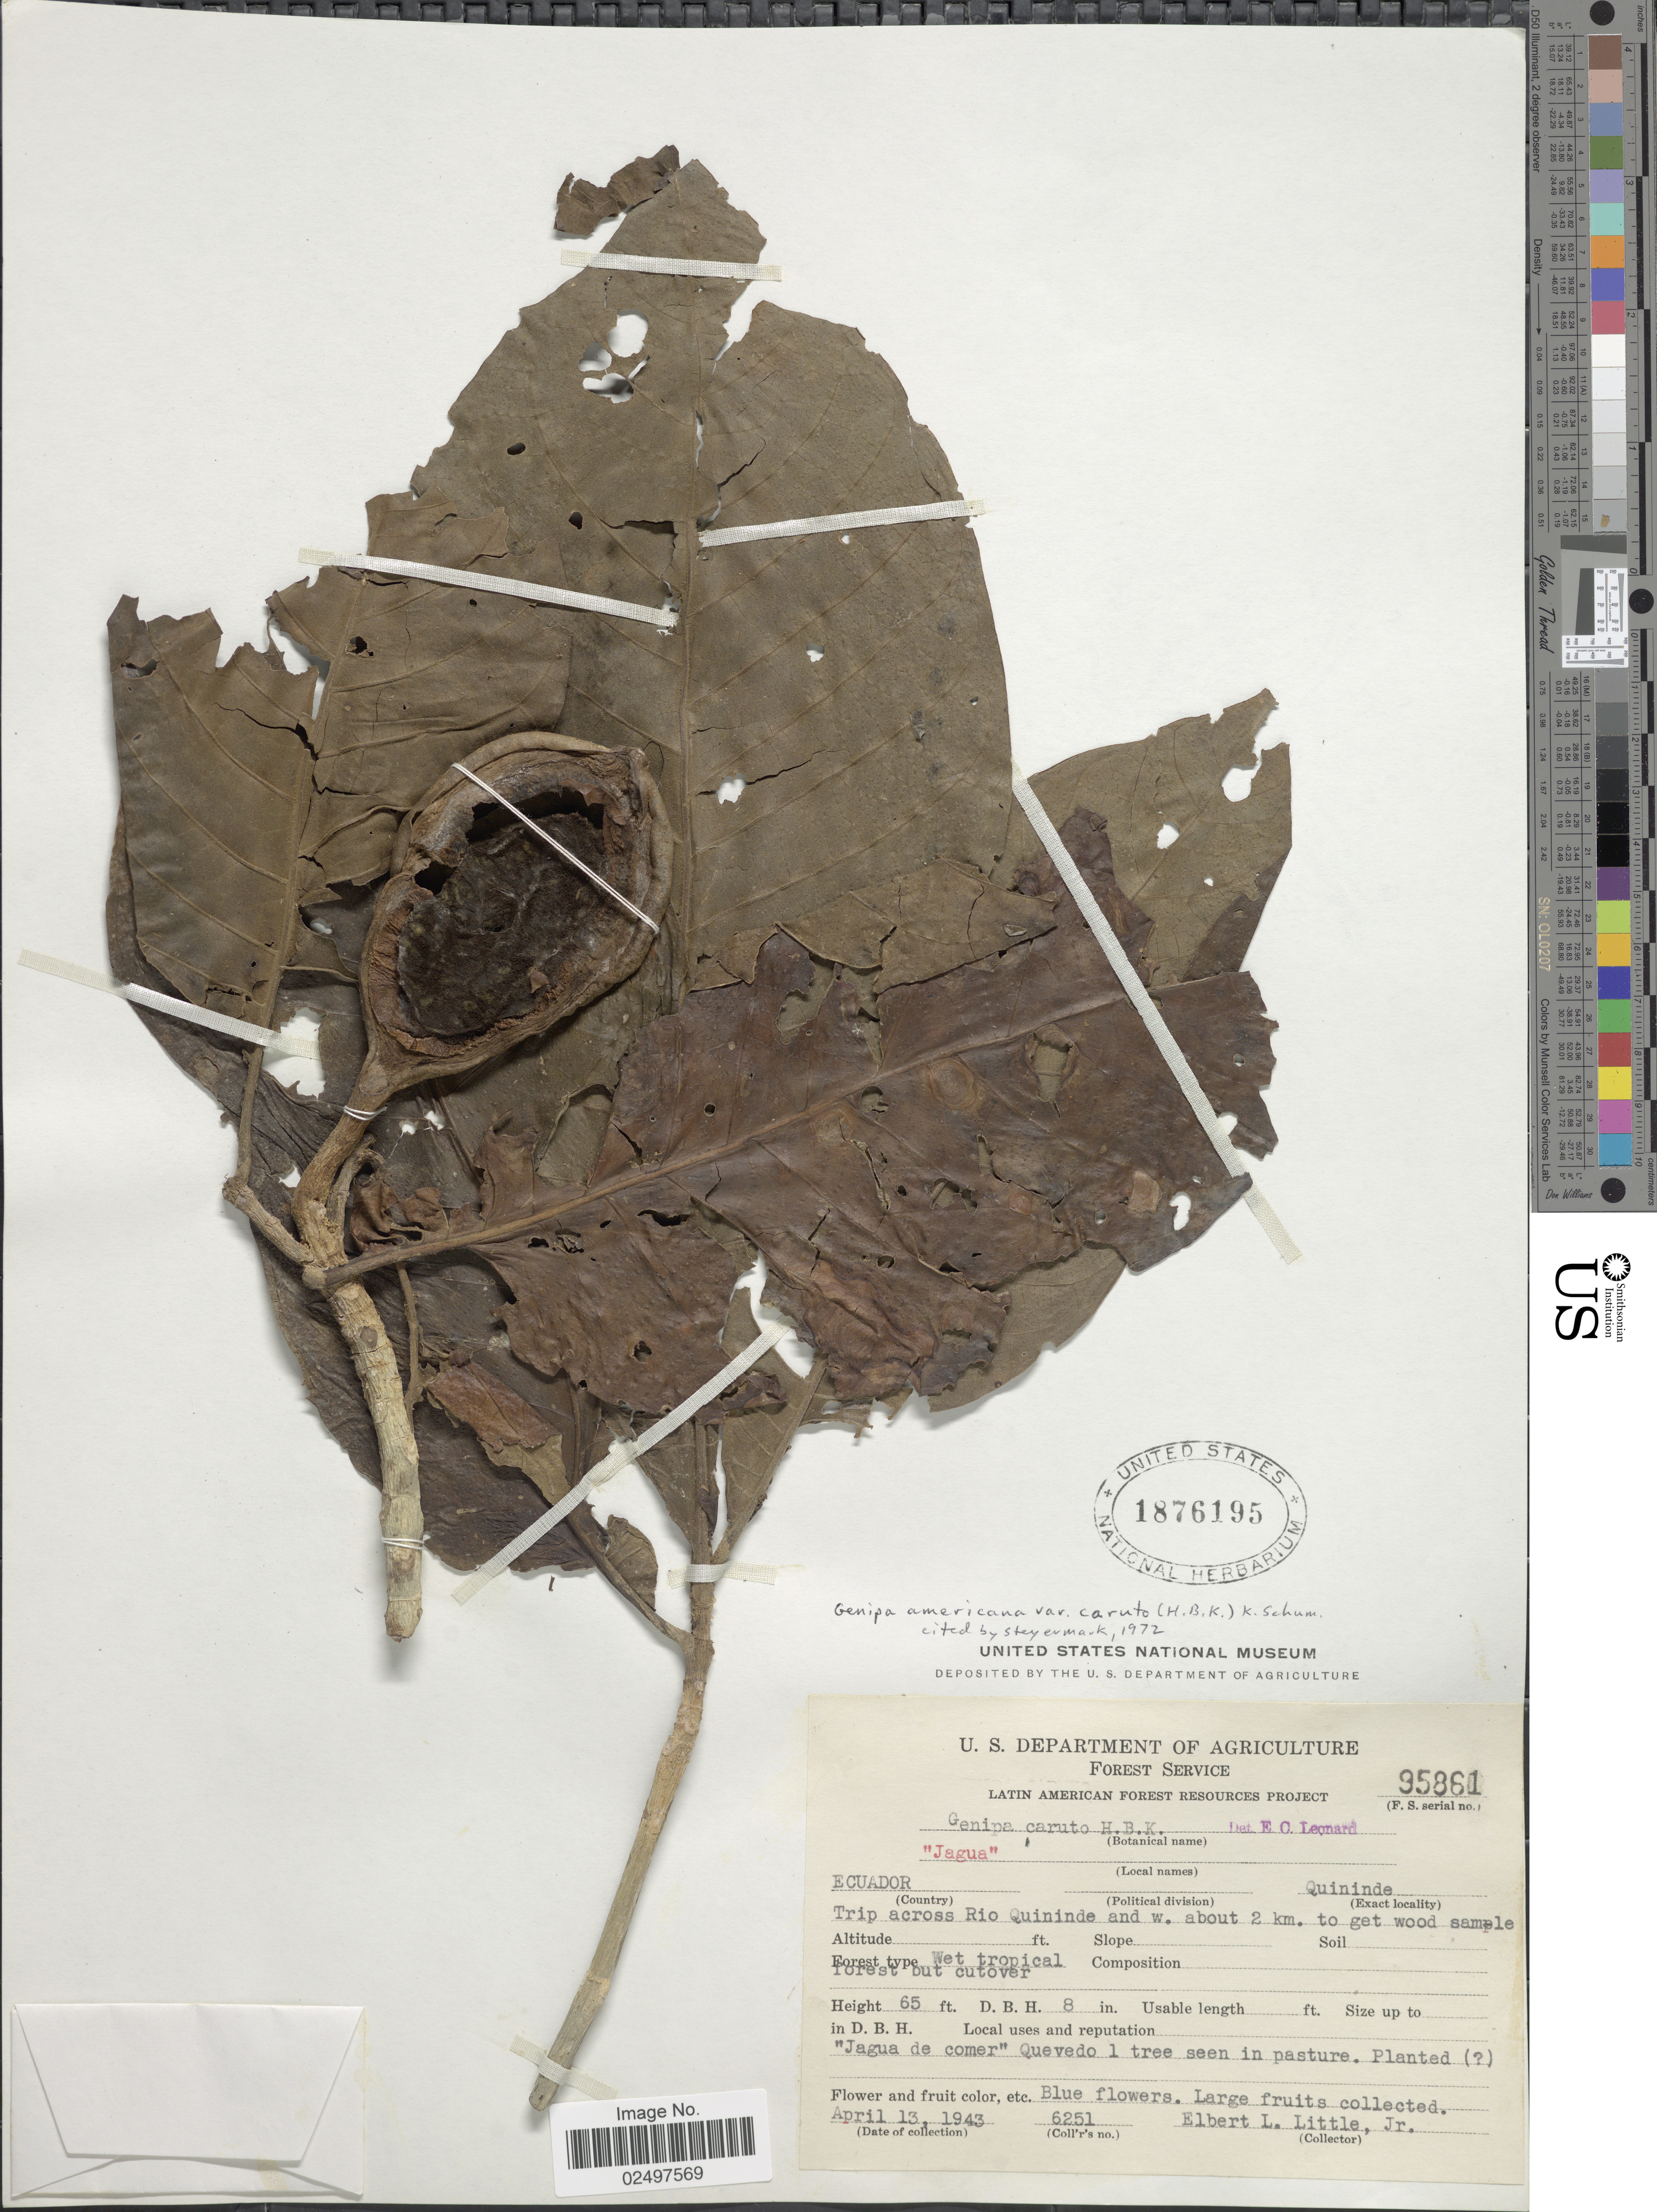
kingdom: Plantae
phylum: Tracheophyta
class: Magnoliopsida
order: Gentianales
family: Rubiaceae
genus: Genipa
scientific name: Genipa americana f. jorgensenii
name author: Steyerm.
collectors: E. L. Little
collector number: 6251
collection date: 1943-04-13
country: Ecuador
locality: Quininde, Trip across Rio Quininde and w. about 2 km. to get wood sample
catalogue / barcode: US 1876195